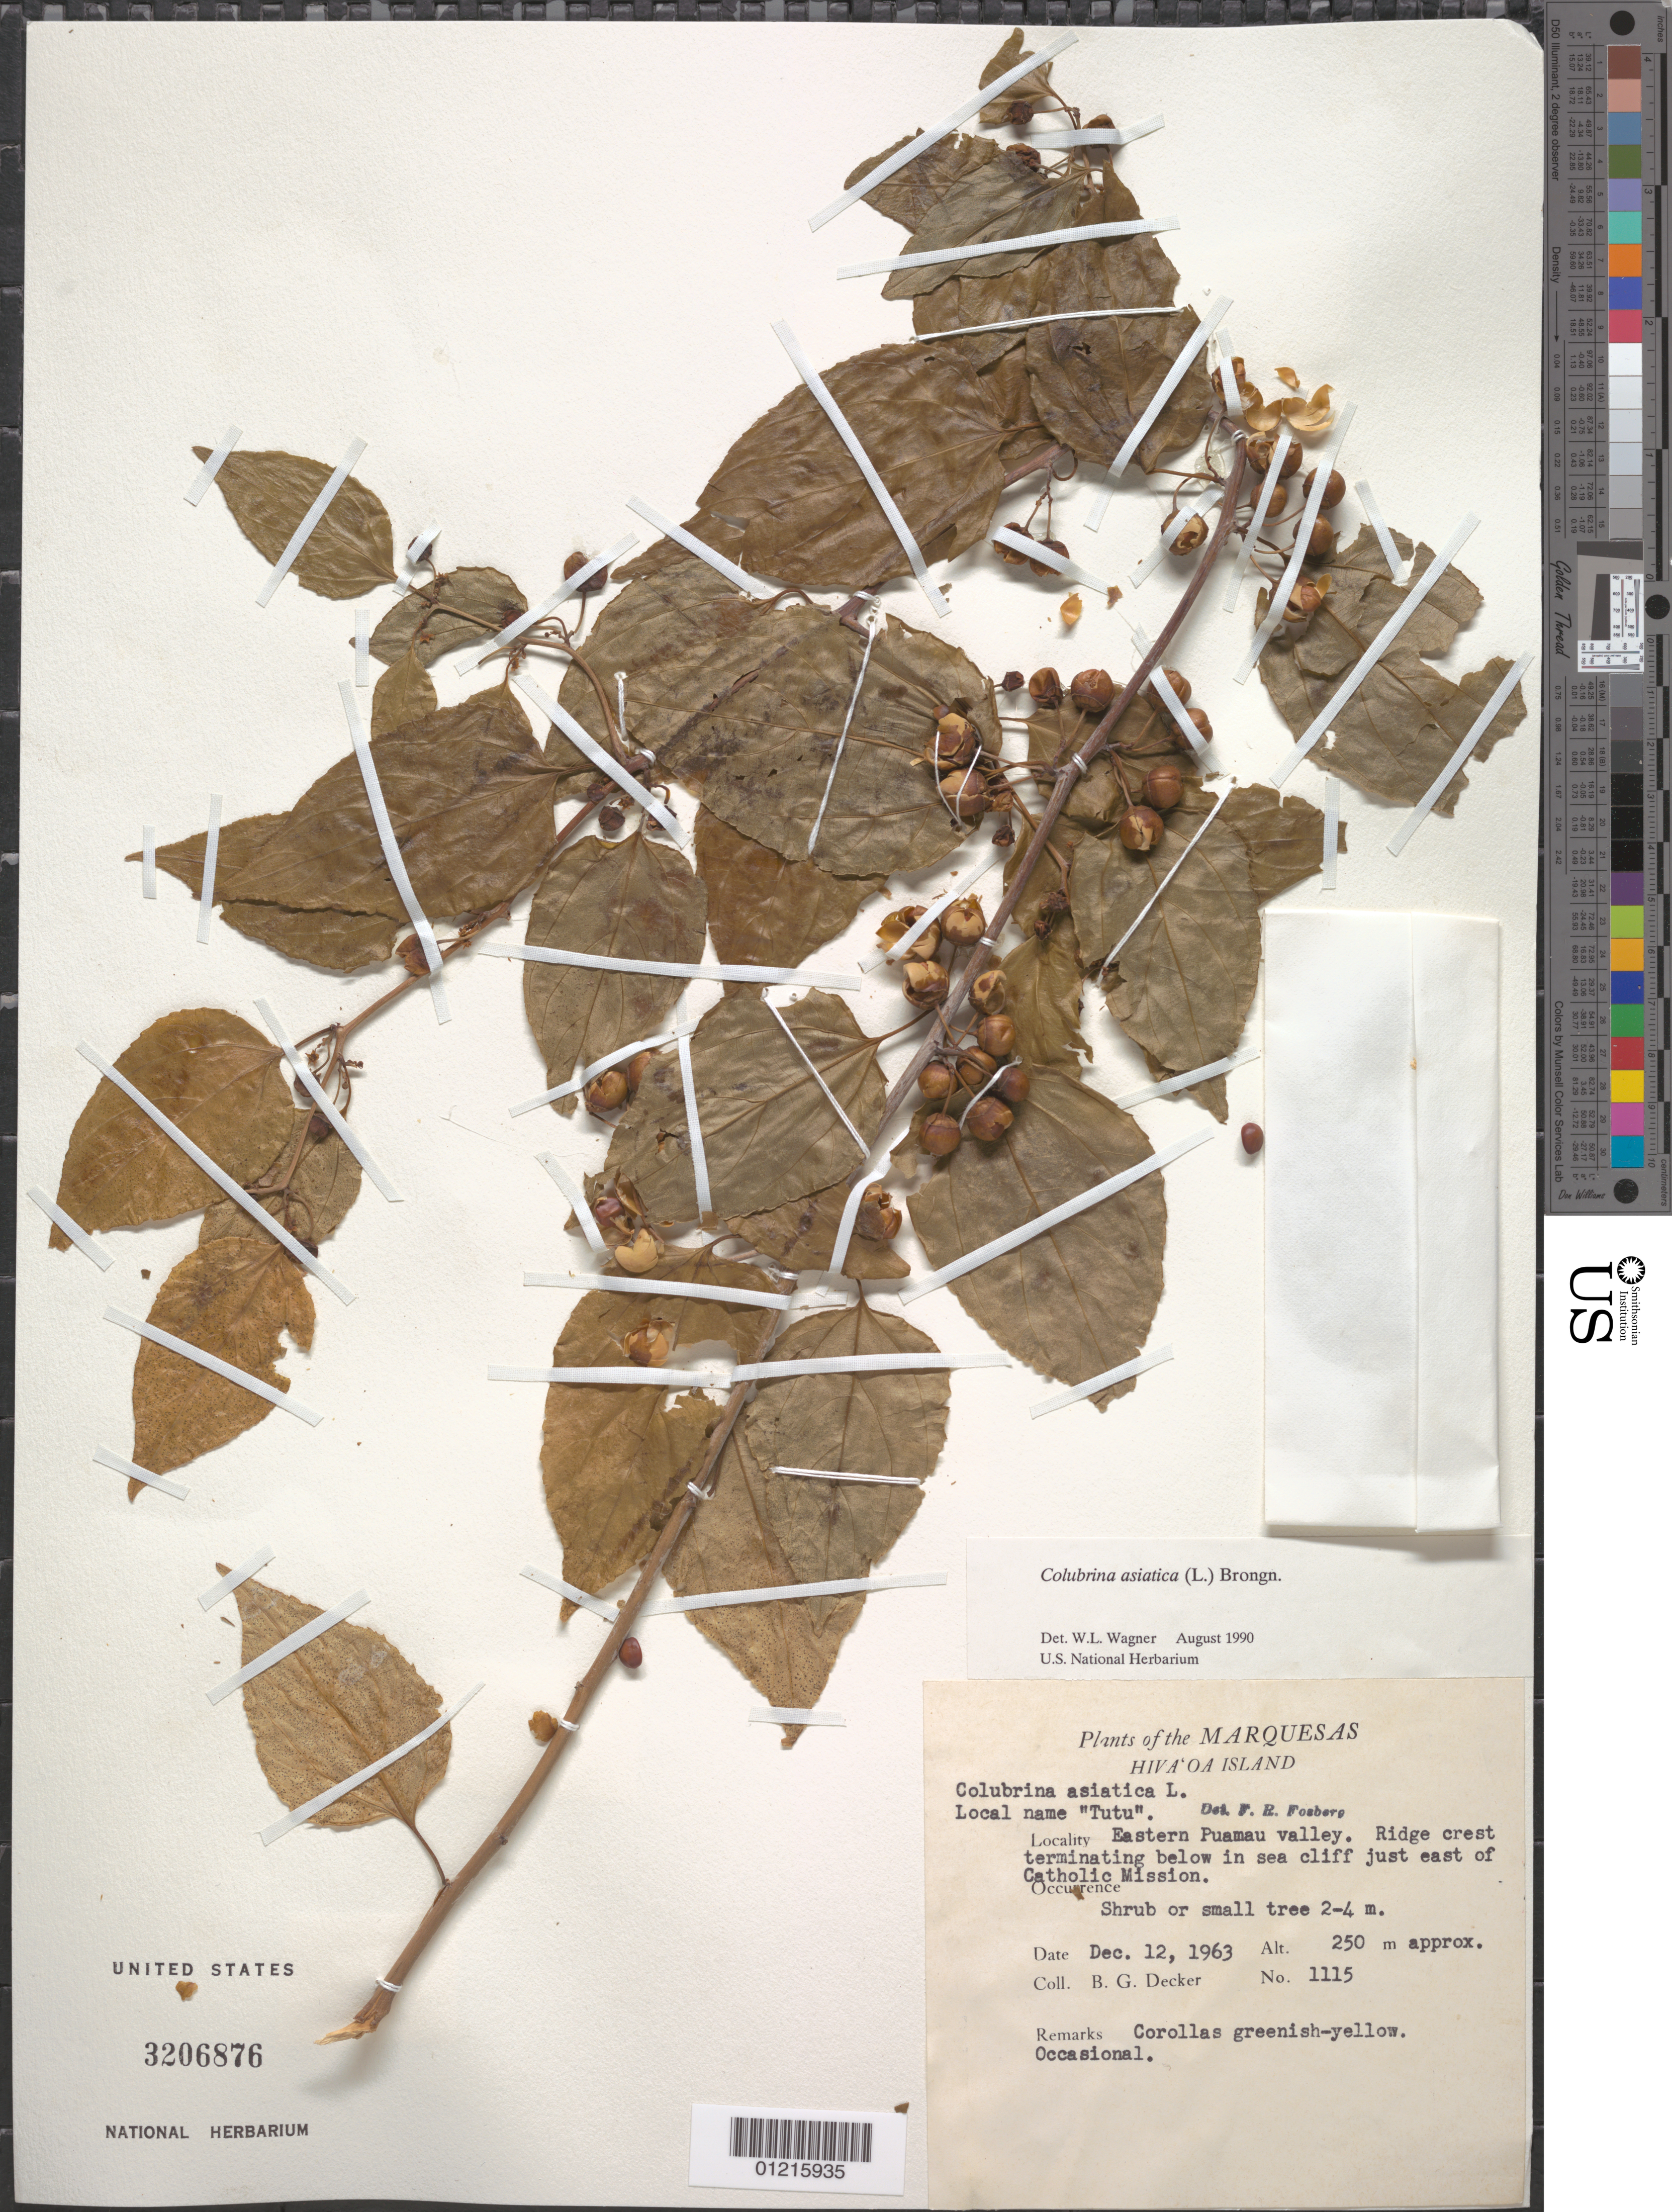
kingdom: Plantae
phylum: Tracheophyta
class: Magnoliopsida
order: Rosales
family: Rhamnaceae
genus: Colubrina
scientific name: Colubrina asiatica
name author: (L.) Brongn.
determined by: Wagner, W. L., (BOT), Smithsonian Institution - National Museum of Natural History (UNITED STATES)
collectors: B. G. Decker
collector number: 1115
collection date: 1963-12-12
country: French Polynesia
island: Hiva Oa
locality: E Puamau Valley, ridge crest terminating below in sea cliff just E of Catholic Mission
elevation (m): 250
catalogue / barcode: US 3206876